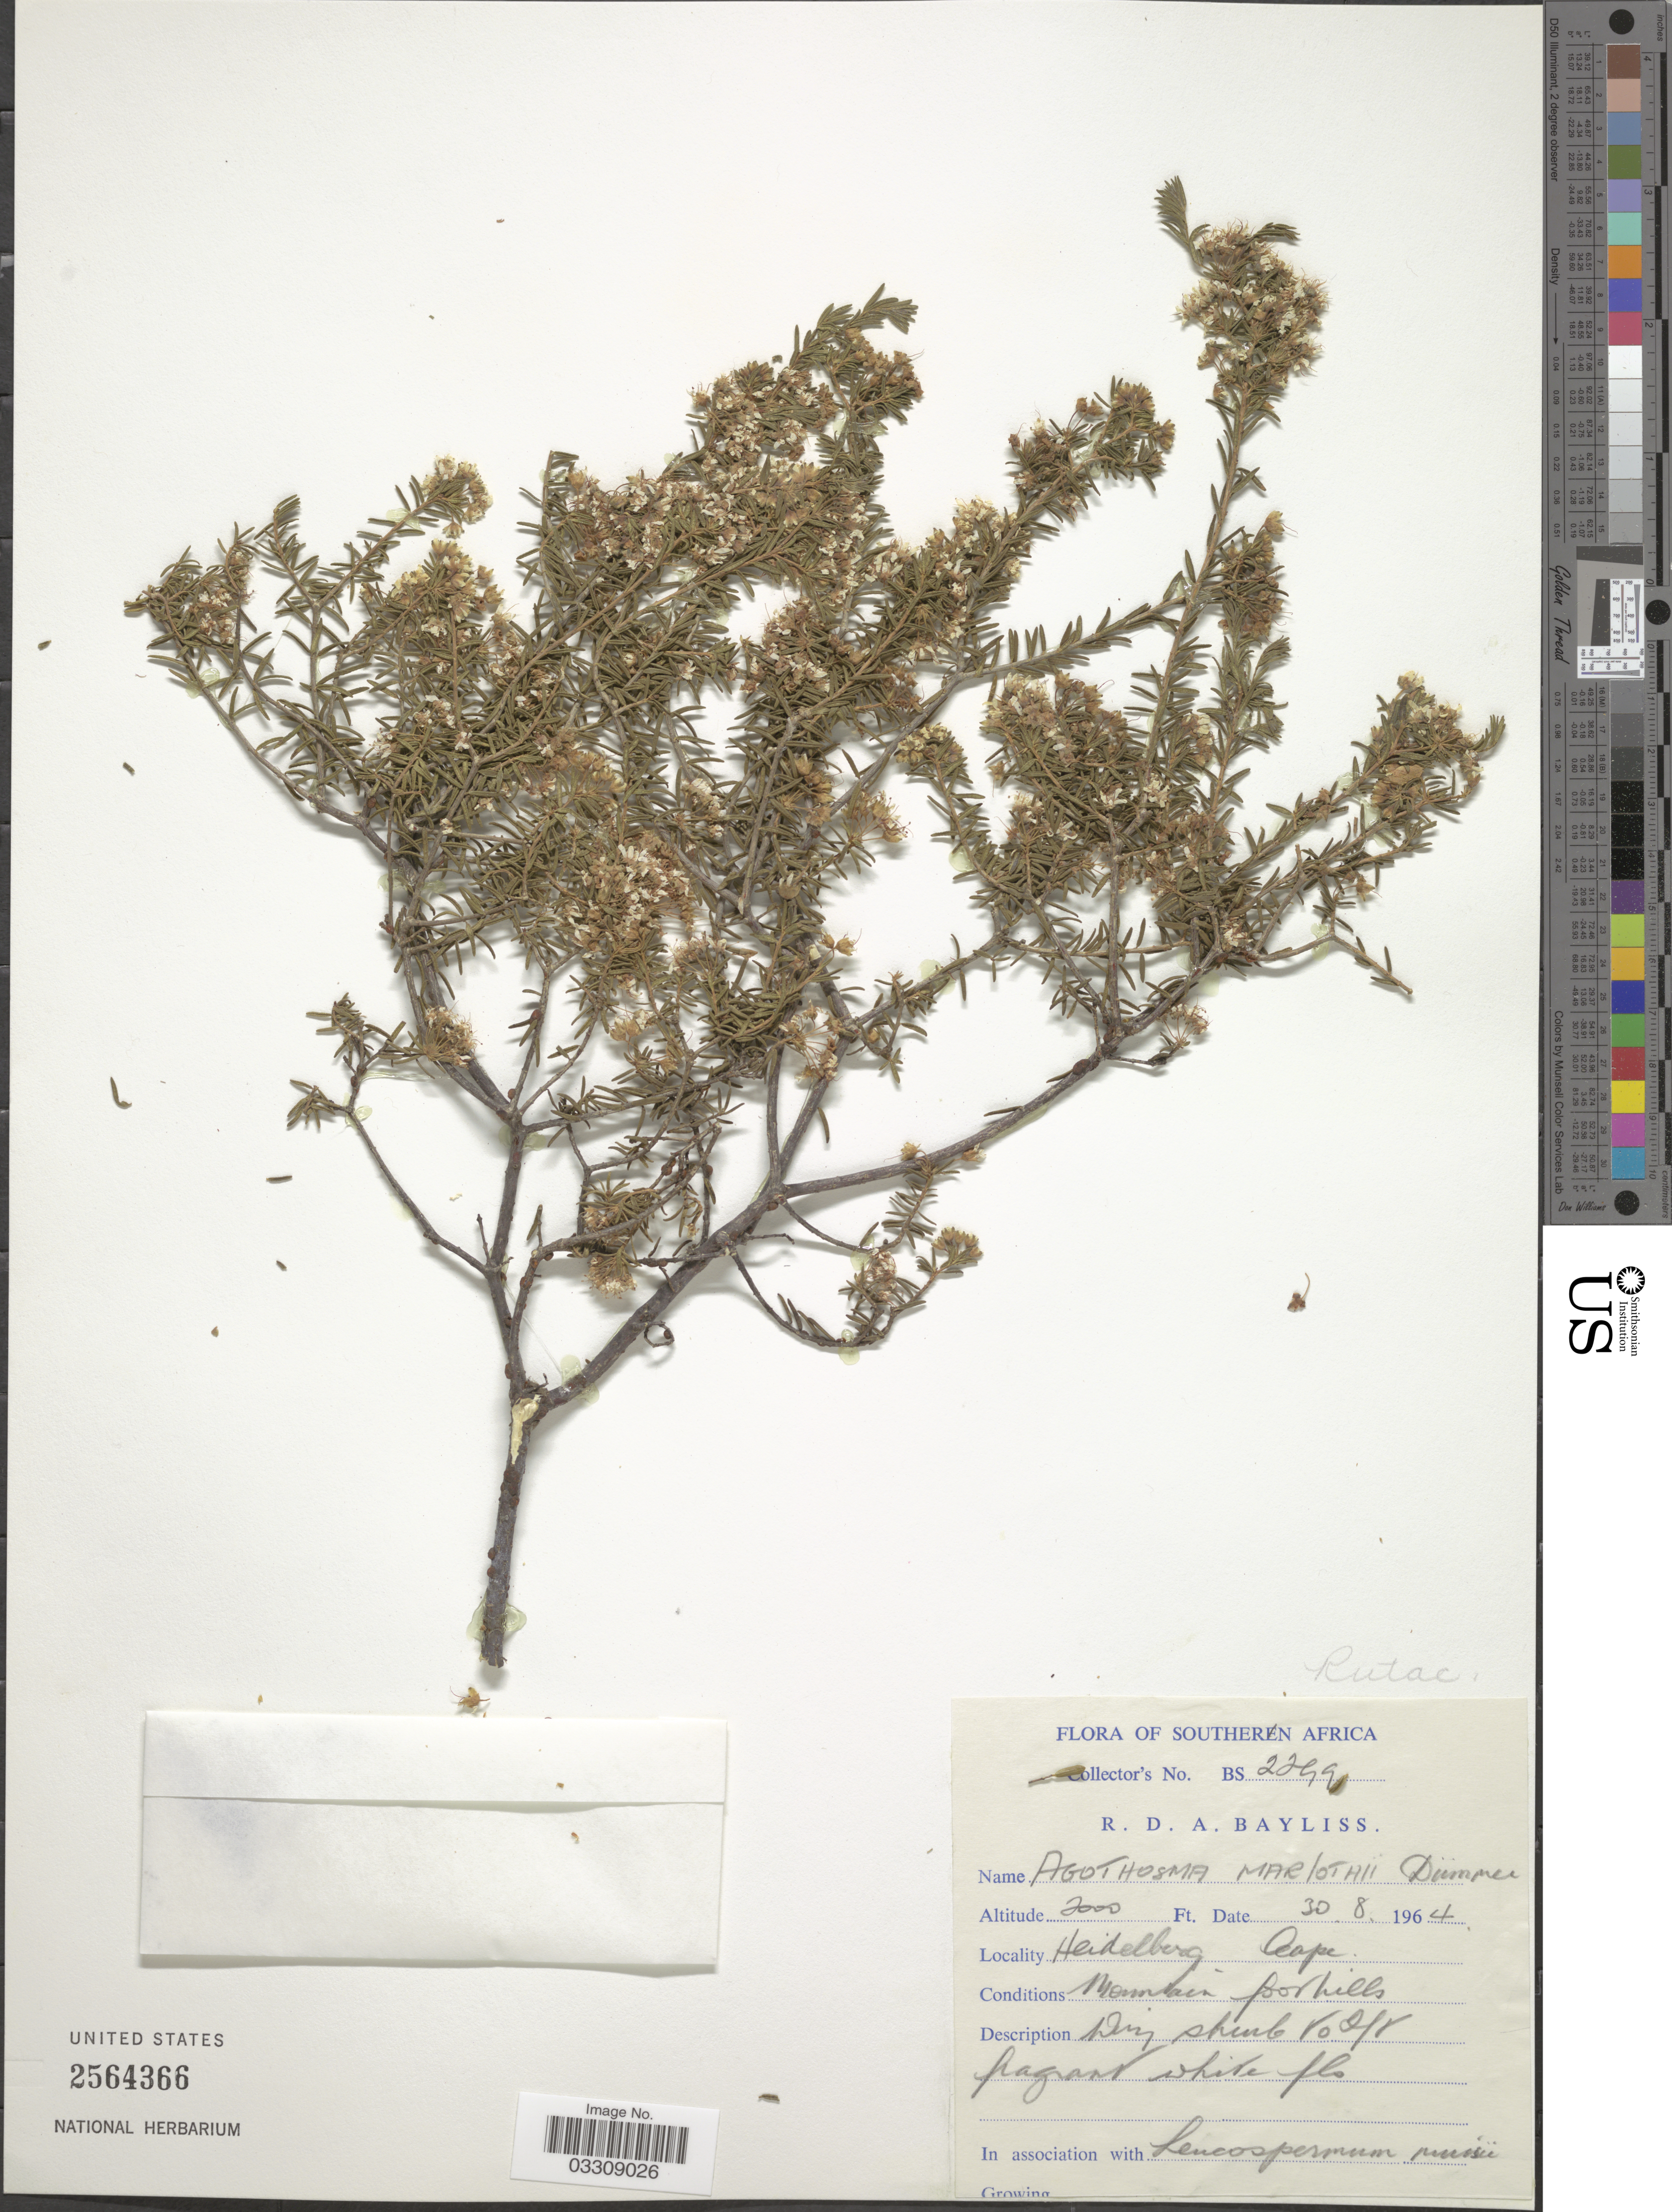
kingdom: Plantae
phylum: Tracheophyta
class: Magnoliopsida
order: Sapindales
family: Rutaceae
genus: Agathosma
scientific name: Agathosma marlothii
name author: Dümmer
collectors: R. Bayliss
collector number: BS2299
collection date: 1964-08-30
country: South Africa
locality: Southern Africa. Heidelberg. Cape. Mountain foothills.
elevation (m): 610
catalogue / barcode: US 2564366